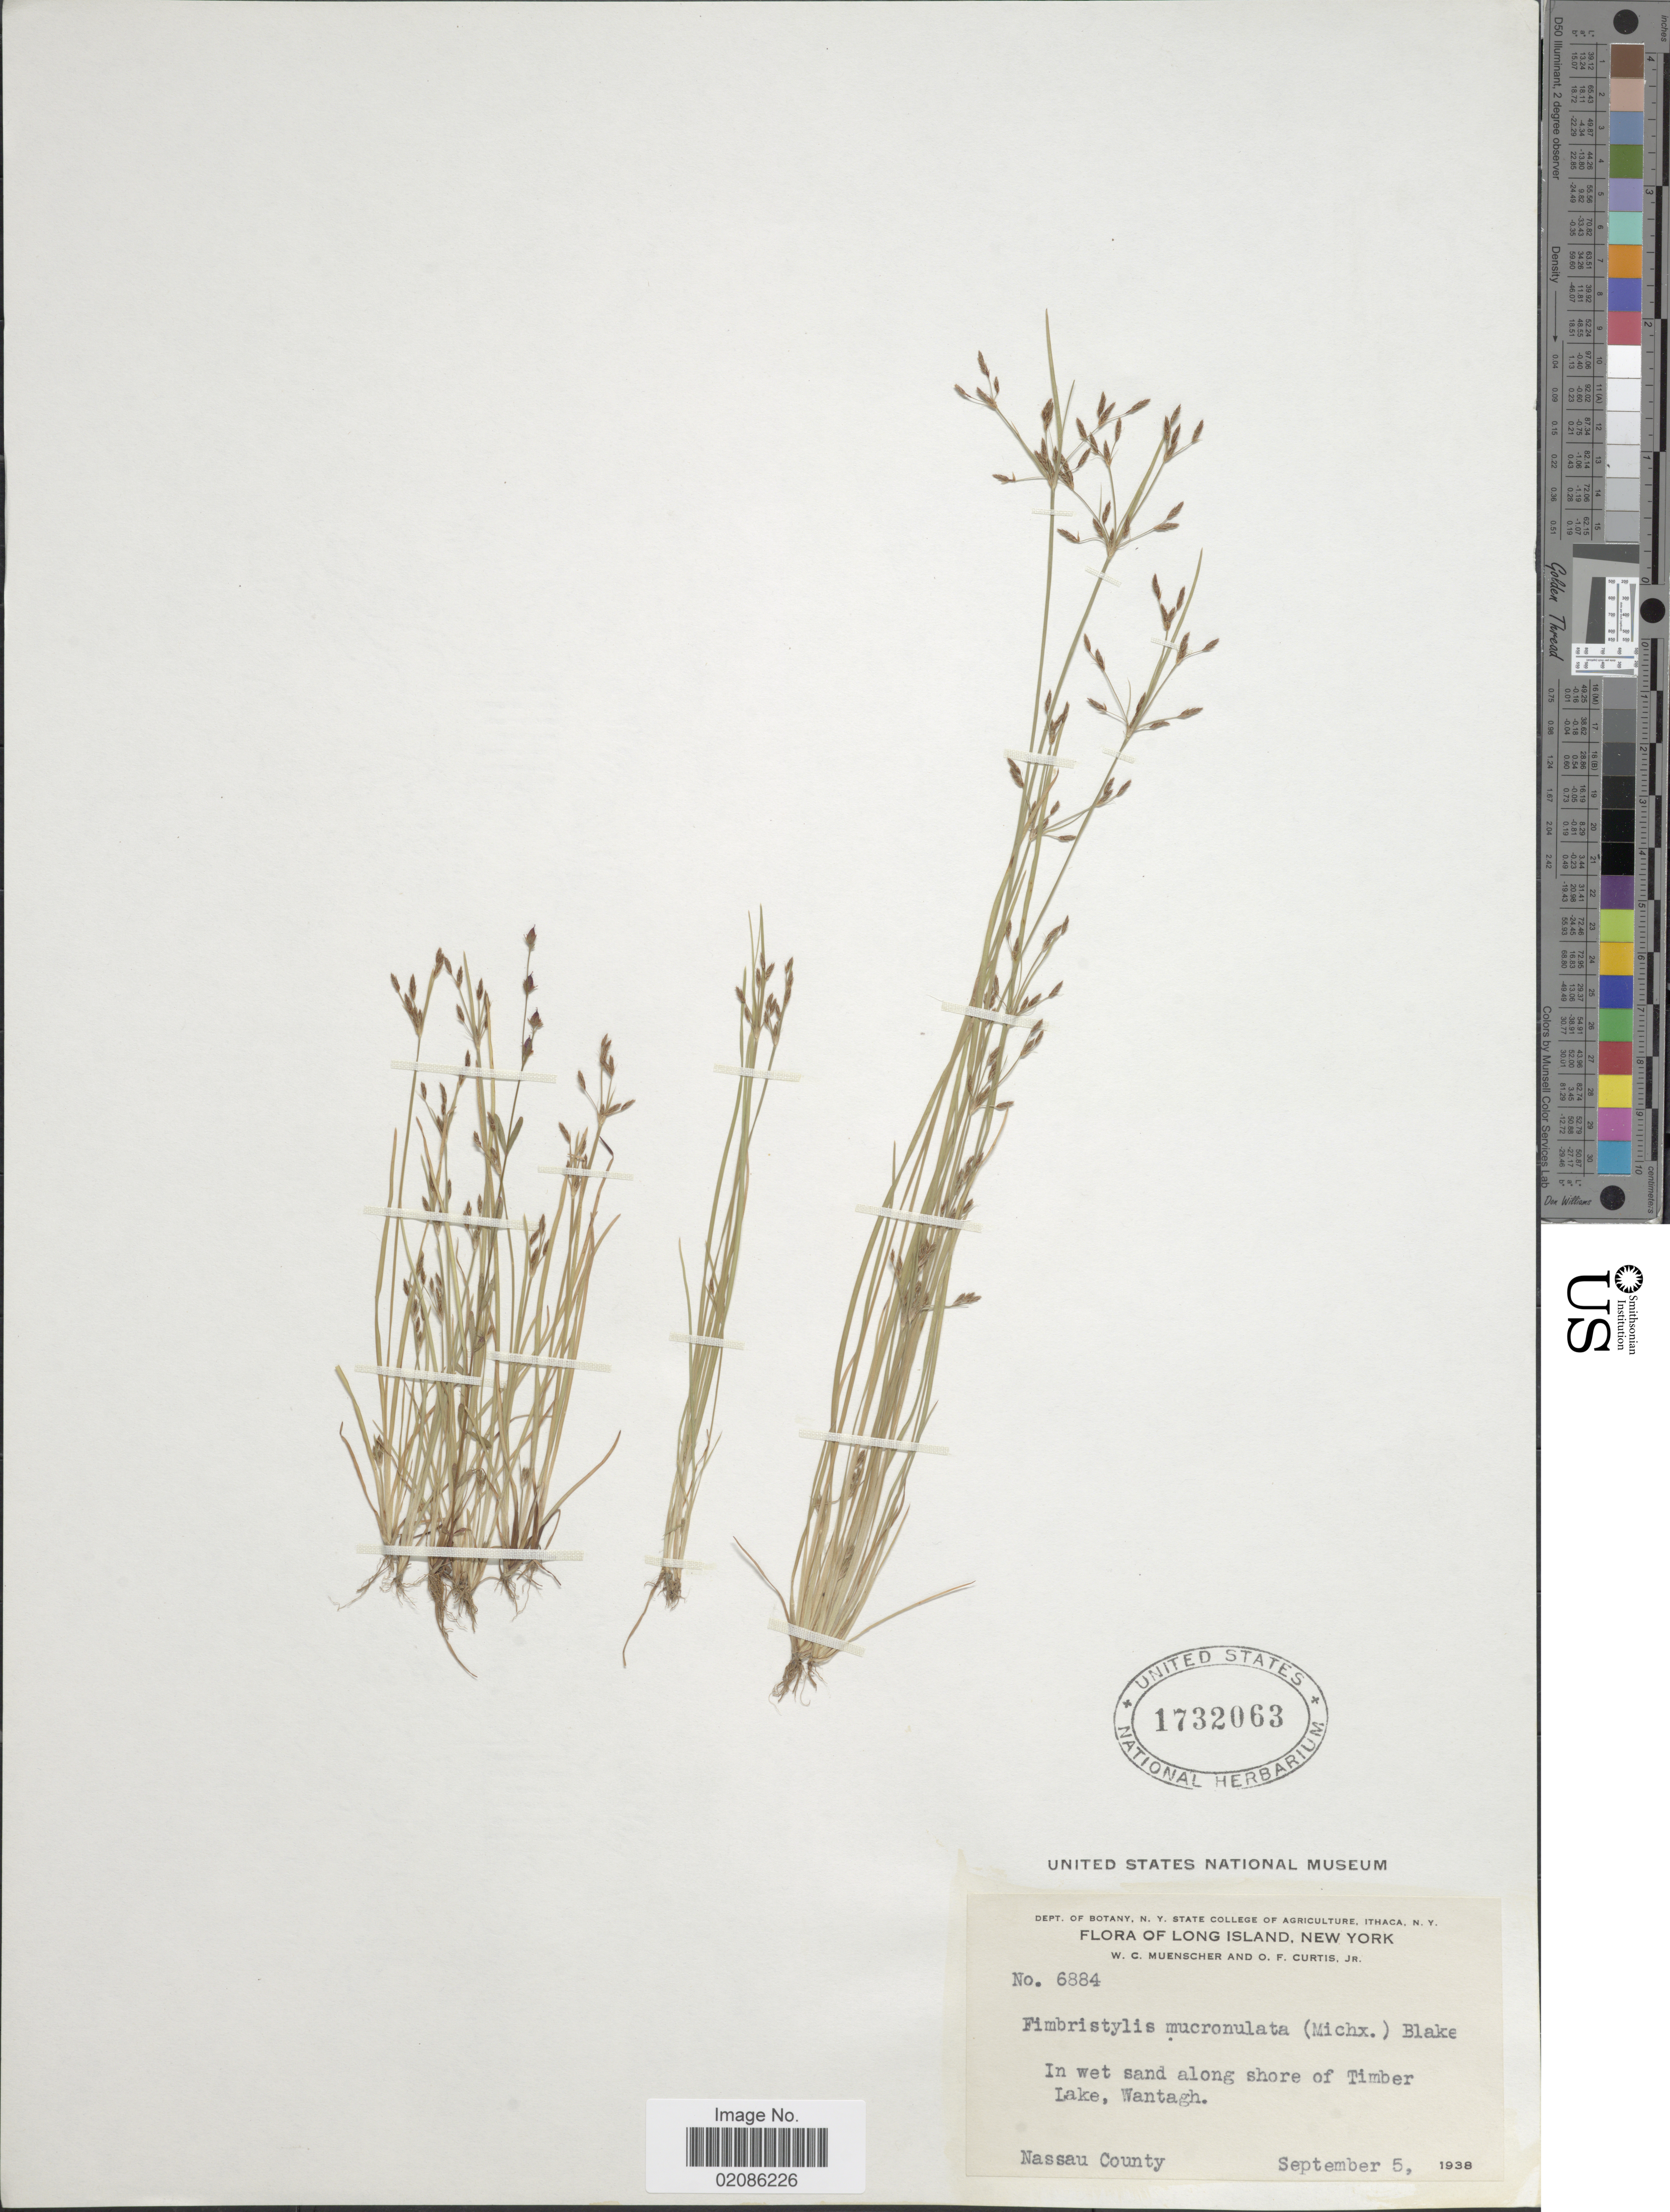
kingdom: Plantae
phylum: Tracheophyta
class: Liliopsida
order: Poales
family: Cyperaceae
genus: Fimbristylis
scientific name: Fimbristylis autumnalis (L.) Roem. & Schult.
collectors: W. Muenscher & O. Curtis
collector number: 6884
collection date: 1938-09-05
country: United States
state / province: New York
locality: Long Island, In wet sand along shore of Timber Lake, Wantagh, Nassau County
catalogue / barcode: US 1732063